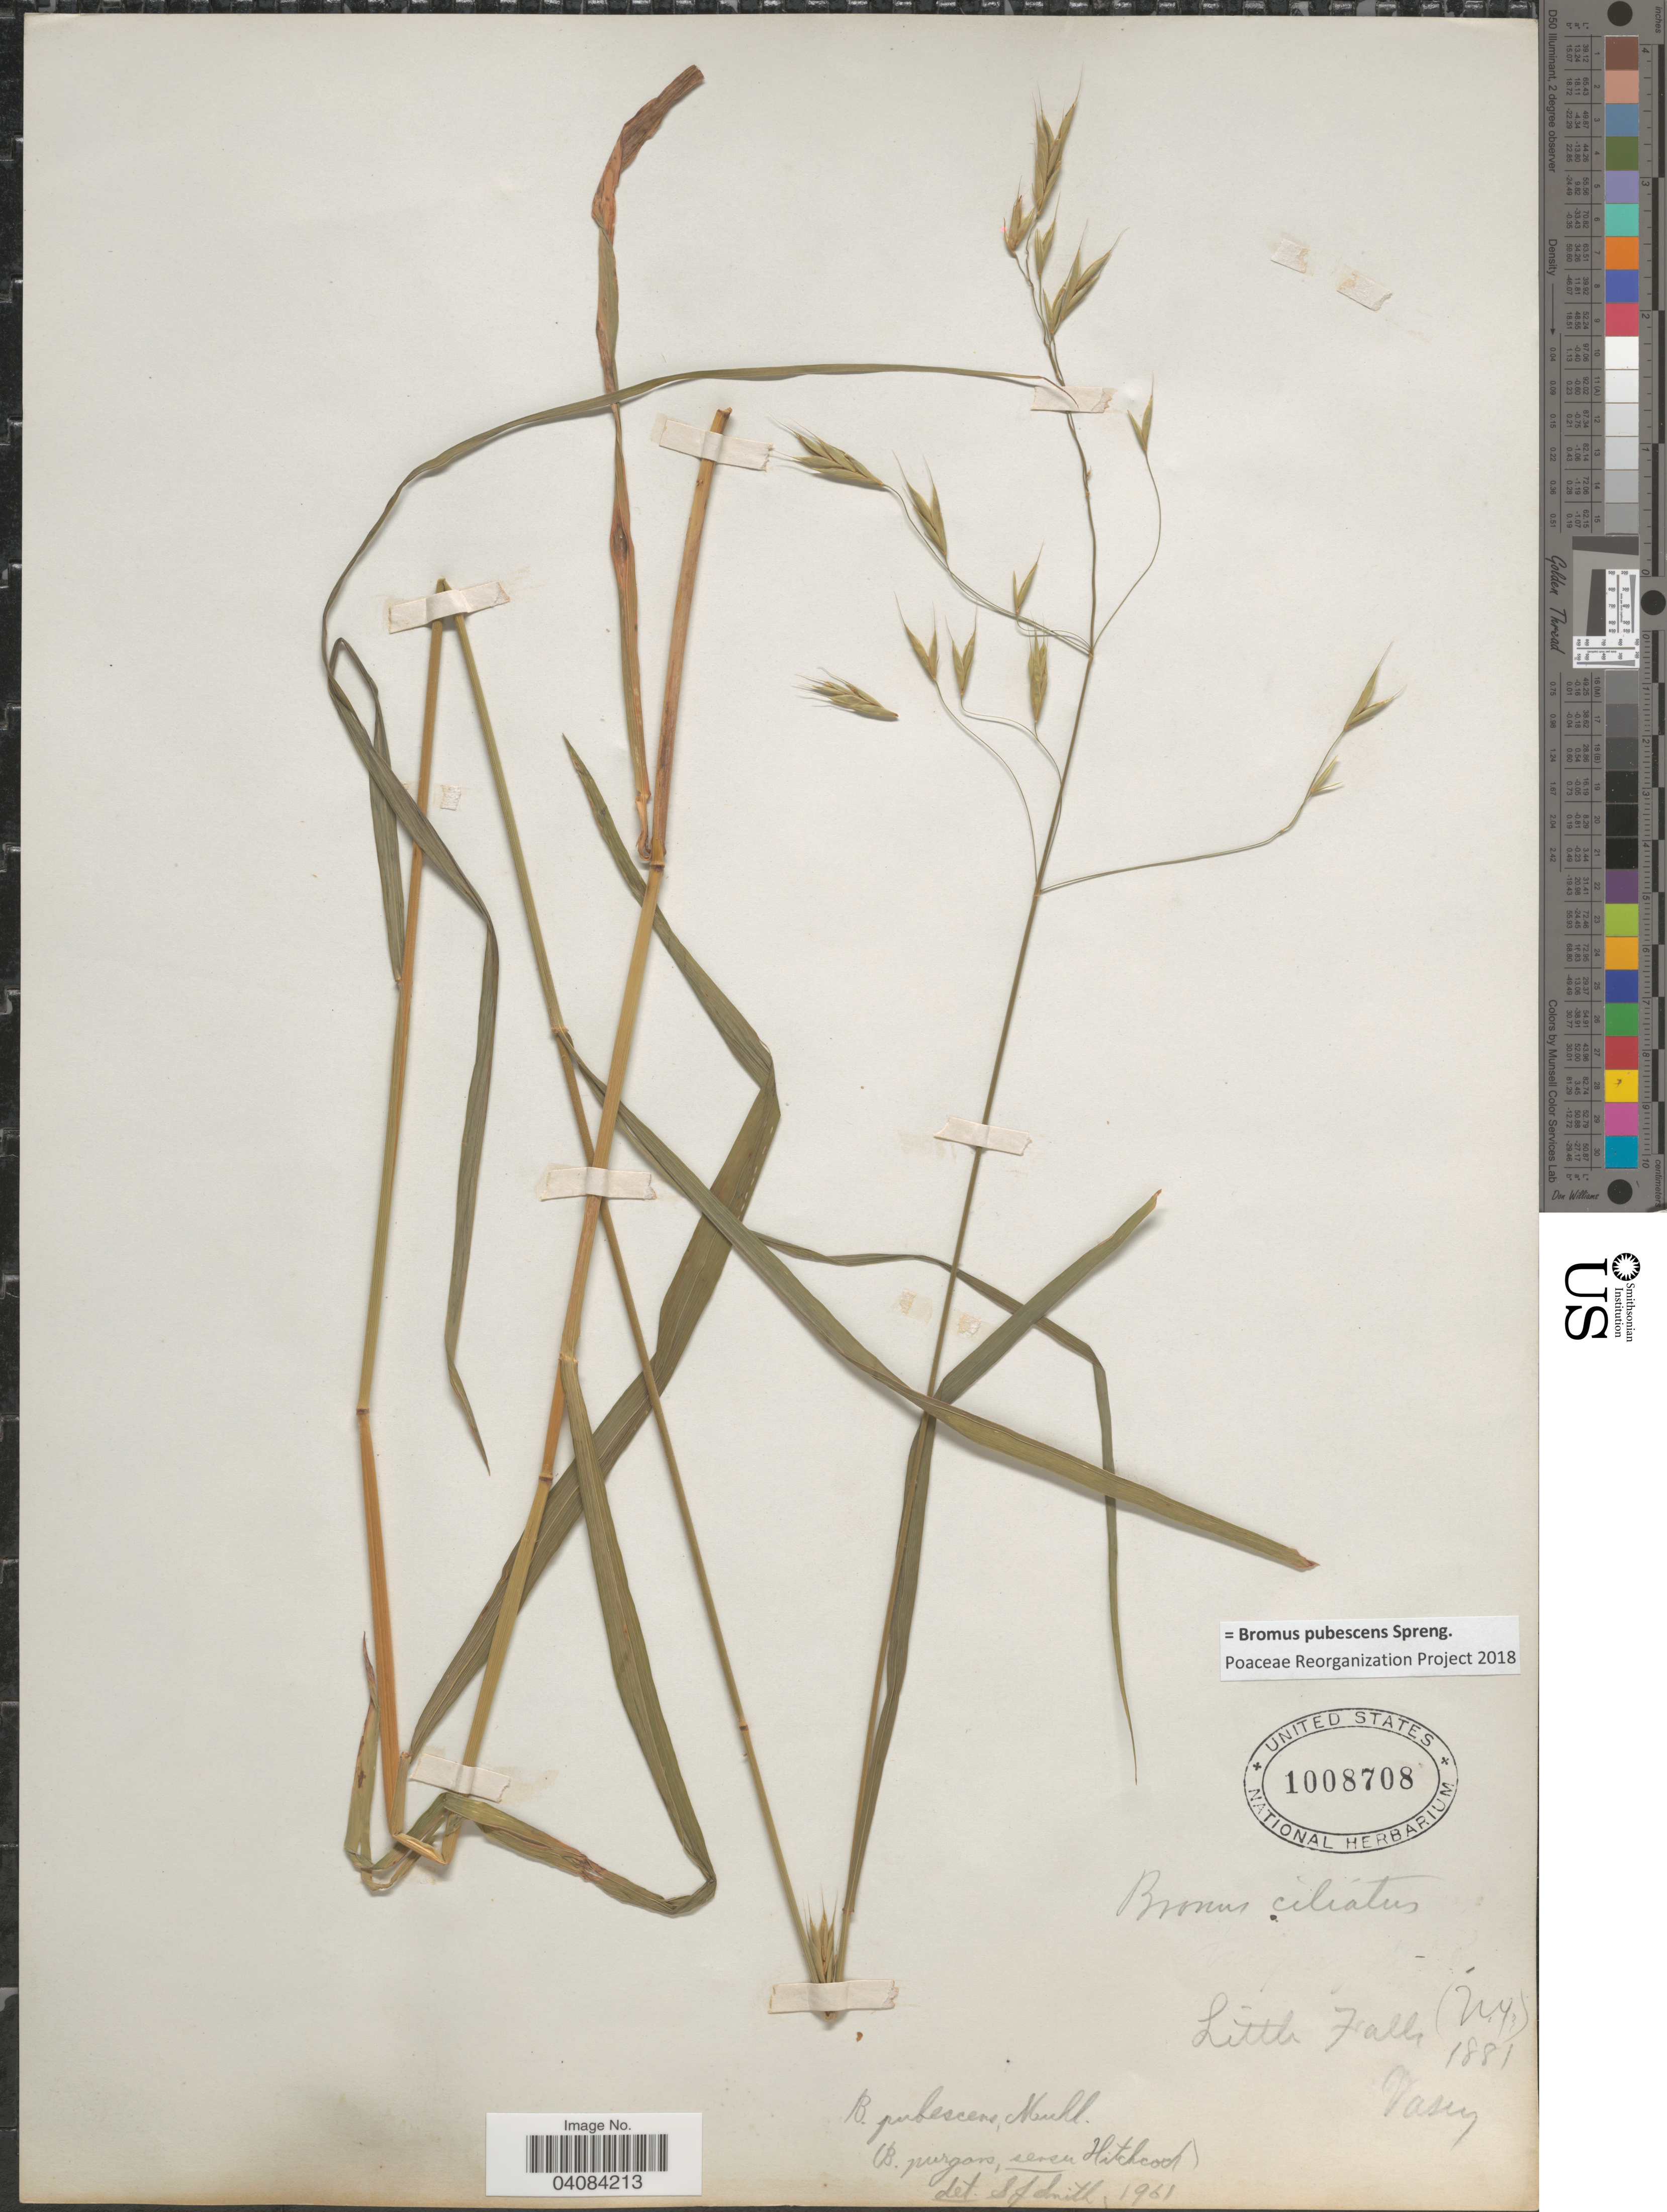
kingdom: Plantae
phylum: Tracheophyta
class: Liliopsida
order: Poales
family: Poaceae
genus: Bromus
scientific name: Bromus pubescens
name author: Muhl. ex Willd.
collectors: Vasey, --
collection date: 1881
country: United States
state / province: New York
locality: Little Falls.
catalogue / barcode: US 1008708